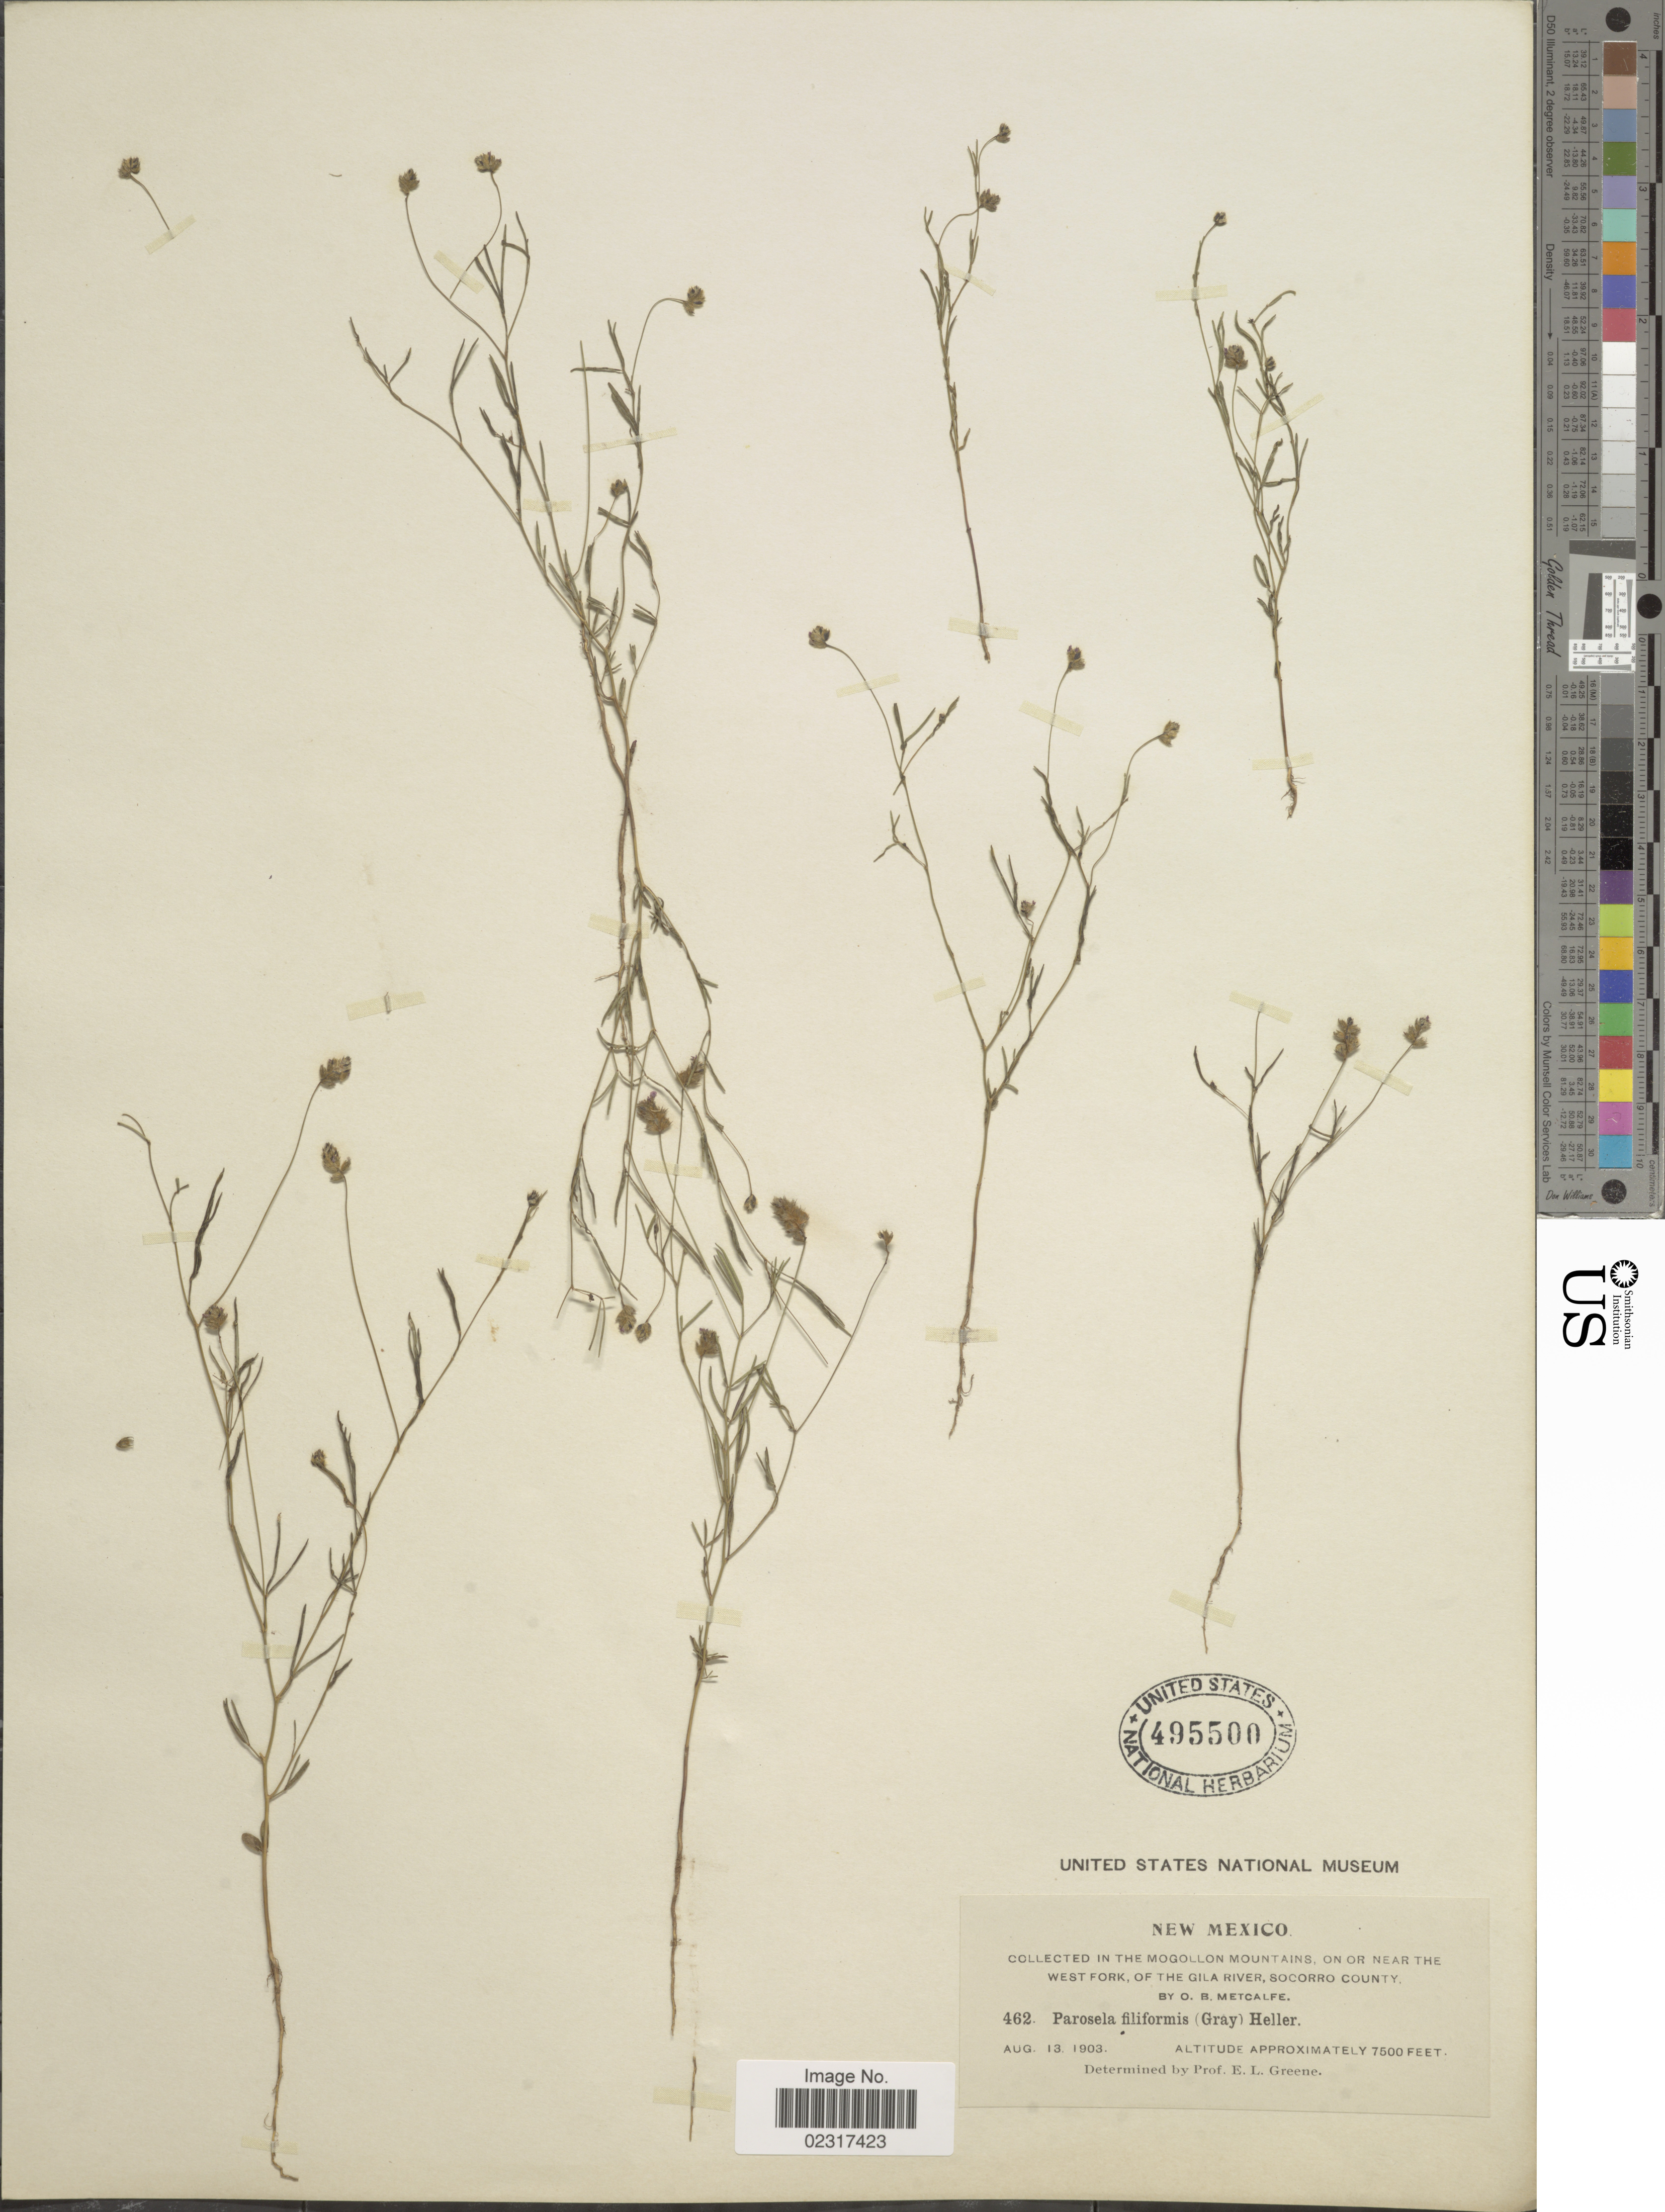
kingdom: Plantae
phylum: Tracheophyta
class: Magnoliopsida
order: Fabales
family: Fabaceae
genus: Dalea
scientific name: Dalea filiformis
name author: A. Gray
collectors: O. B. Metcalfe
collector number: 462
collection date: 1903-08-13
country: United States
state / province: New Mexico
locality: In the Mogollon Mountains, on or near the West Fork, of the Gila River, Socorro County.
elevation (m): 2286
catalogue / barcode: US 495500